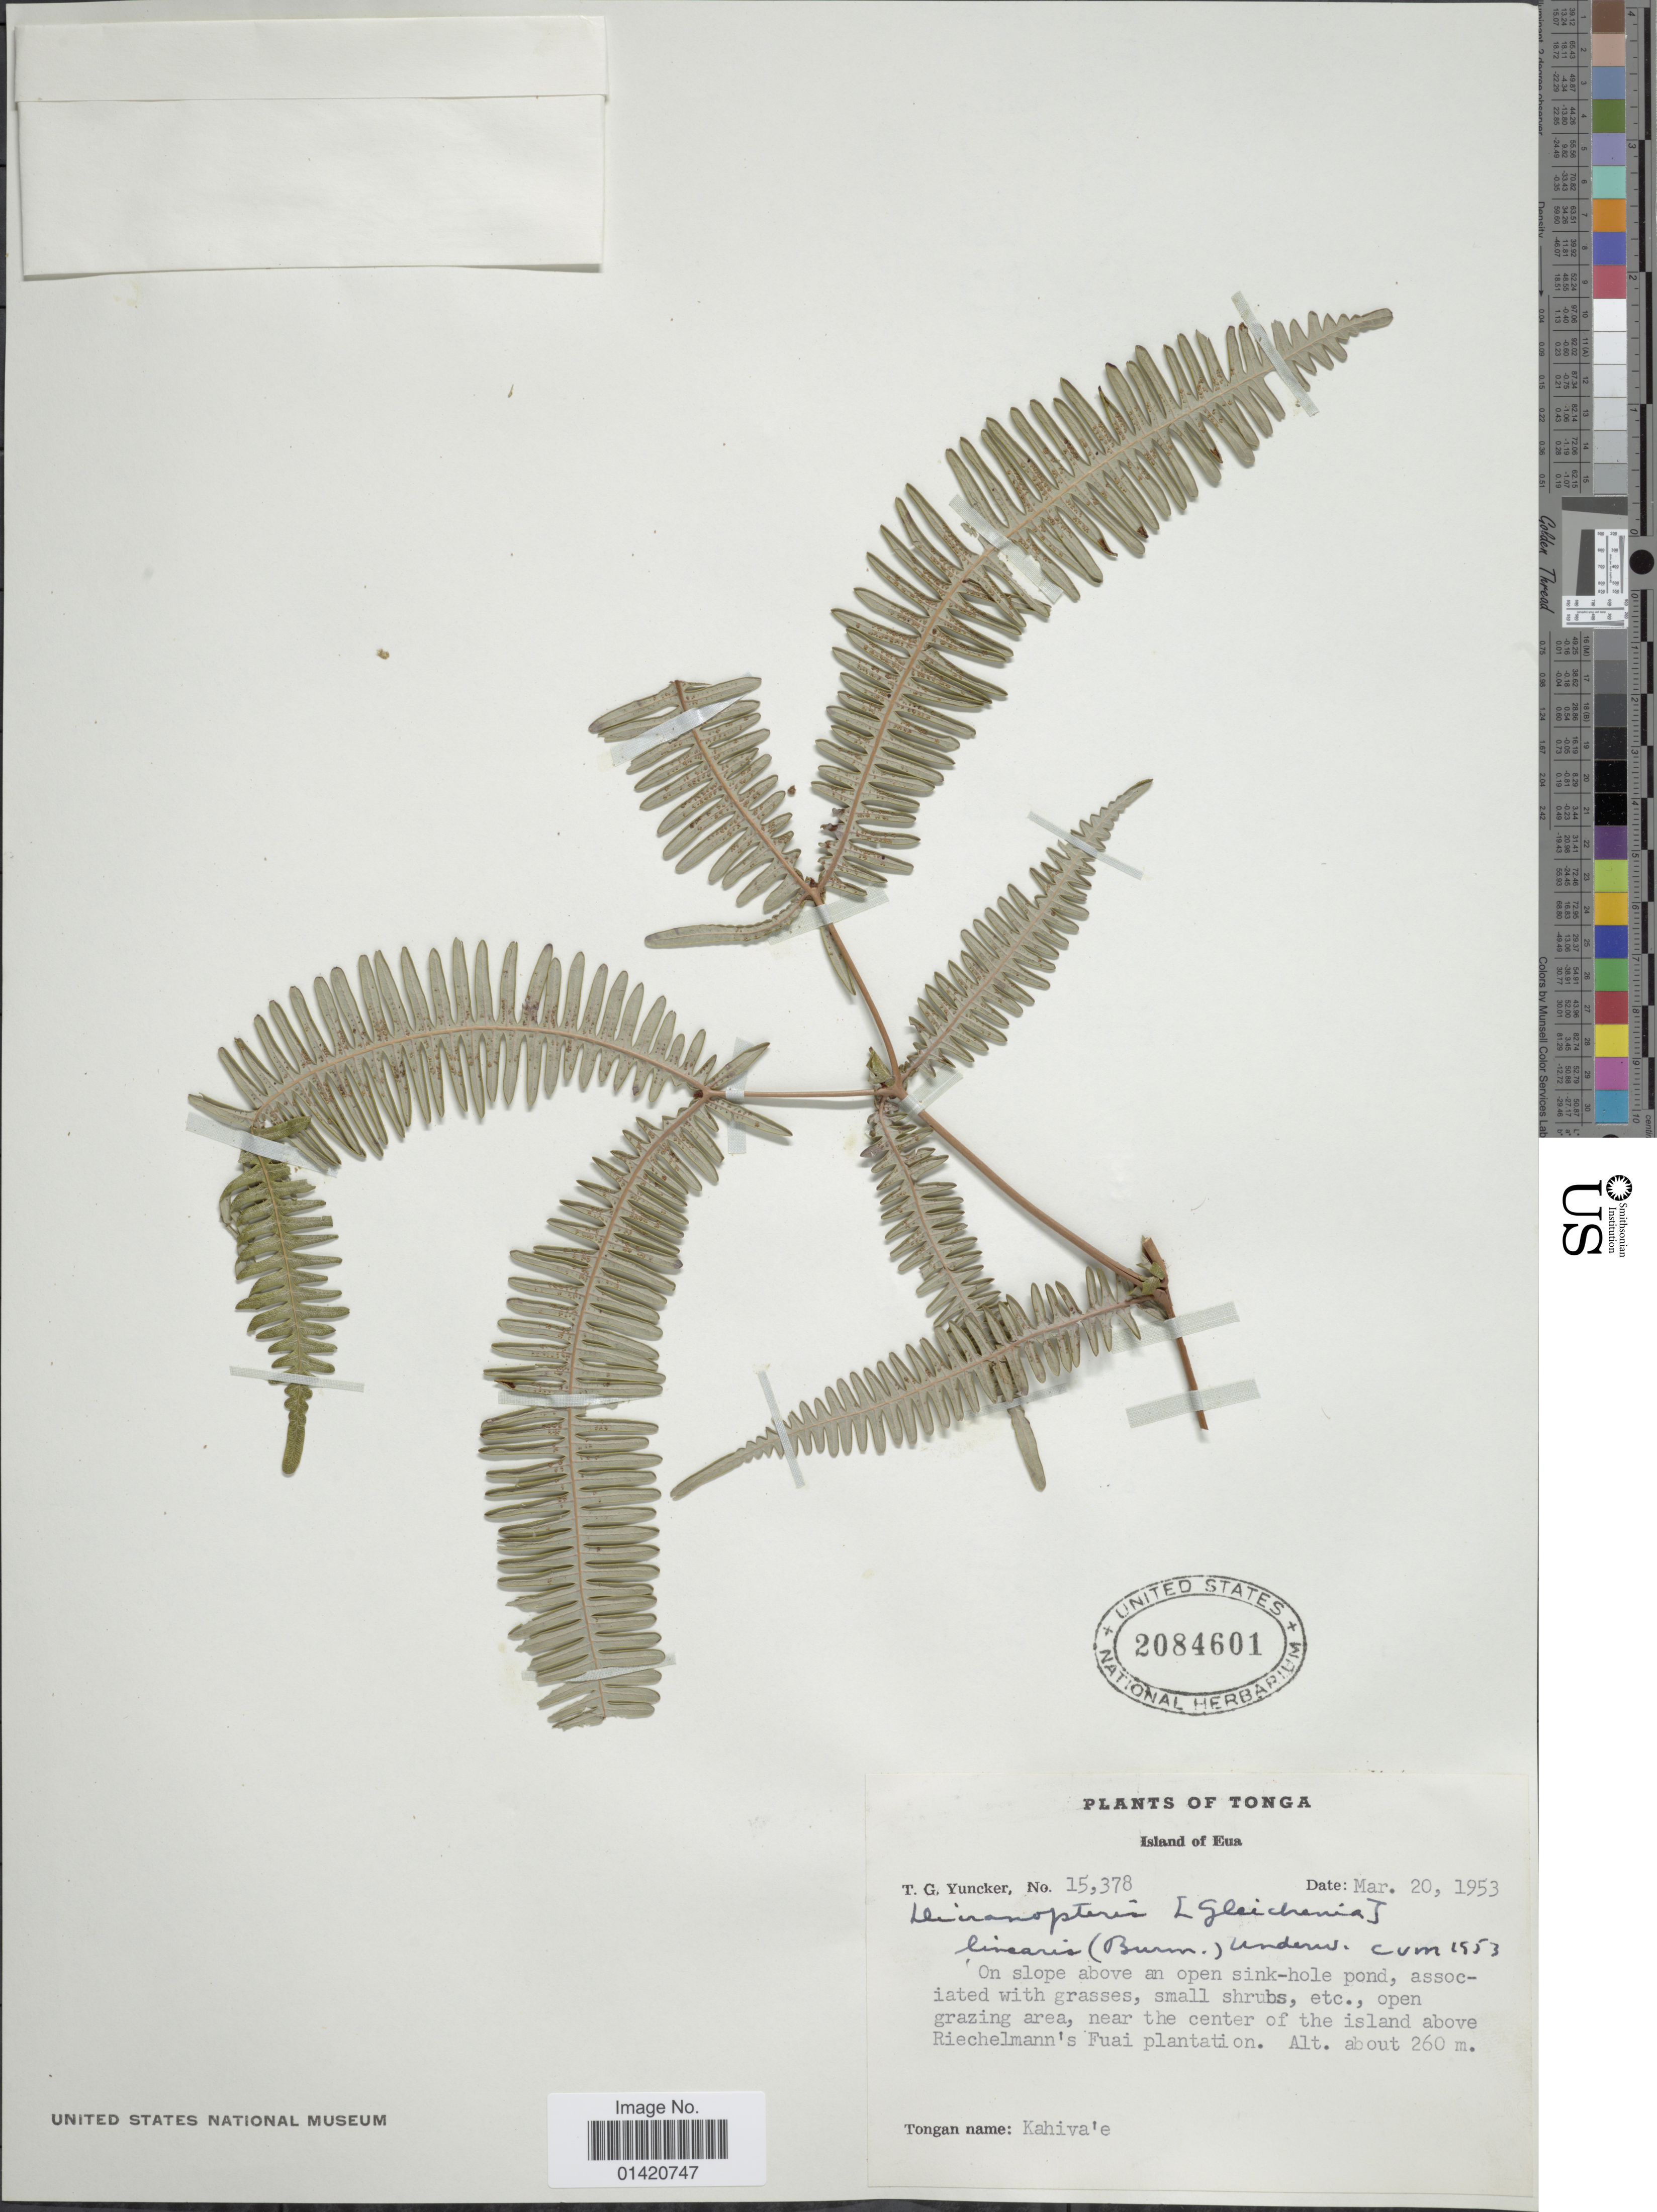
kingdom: Plantae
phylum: Tracheophyta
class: Polypodiopsida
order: Gleicheniales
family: Gleicheniaceae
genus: Dicranopteris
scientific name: Dicranopteris linearis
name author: (Burm. f.) Underw.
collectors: T. G. Yuncker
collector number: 15378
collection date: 1953-03-20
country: Tonga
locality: Island of Eua, near the cebter of the island above Riechelmann's Fuai plantation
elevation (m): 260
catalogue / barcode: US 2084601